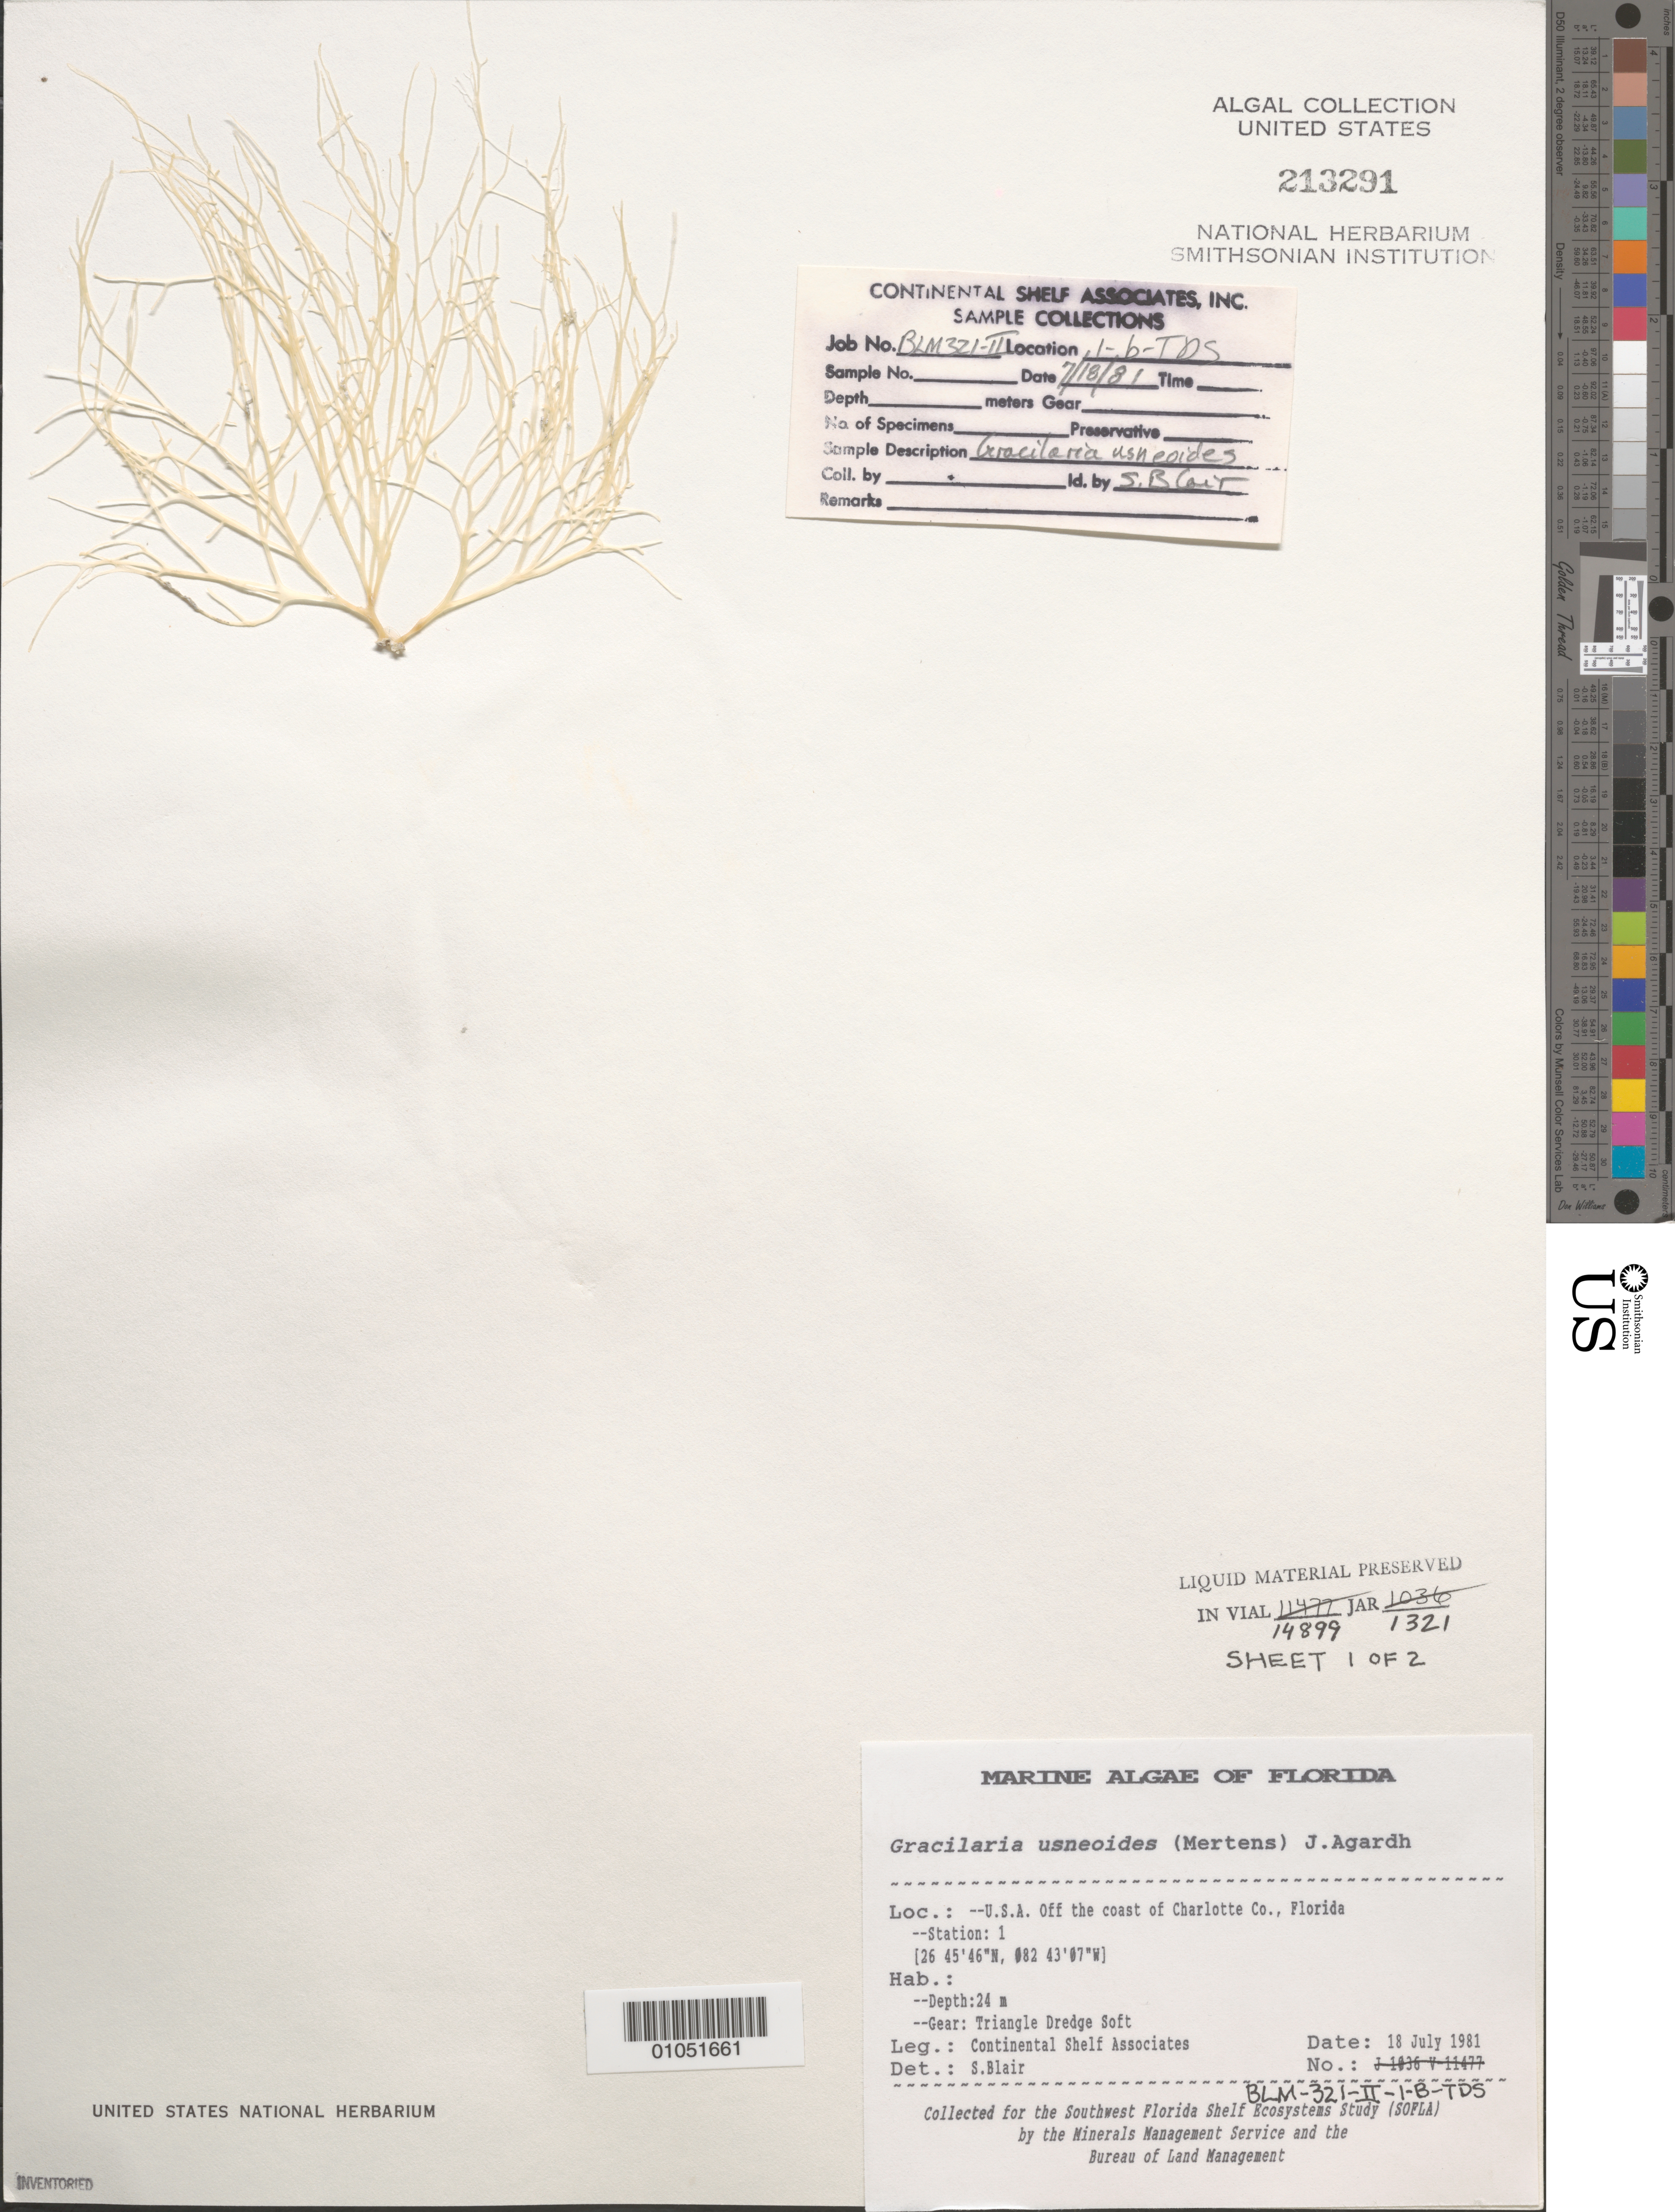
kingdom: Plantae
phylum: Rhodophyta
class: Florideophyceae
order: Gracilariales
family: Gracilariaceae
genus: Gracilaria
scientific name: Gracilaria usneoides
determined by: Blair, S. M.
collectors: Continental Shelf Associates Inc.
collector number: BLM-321-II-1-B-TDS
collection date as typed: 18 Jul 1981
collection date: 1981-07-18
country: United States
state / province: Florida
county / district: Charlotte County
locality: Gulf of Mexico off the coast of Charlotte County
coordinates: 26 45'46"N, 82 43'07"W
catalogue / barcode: US 213291